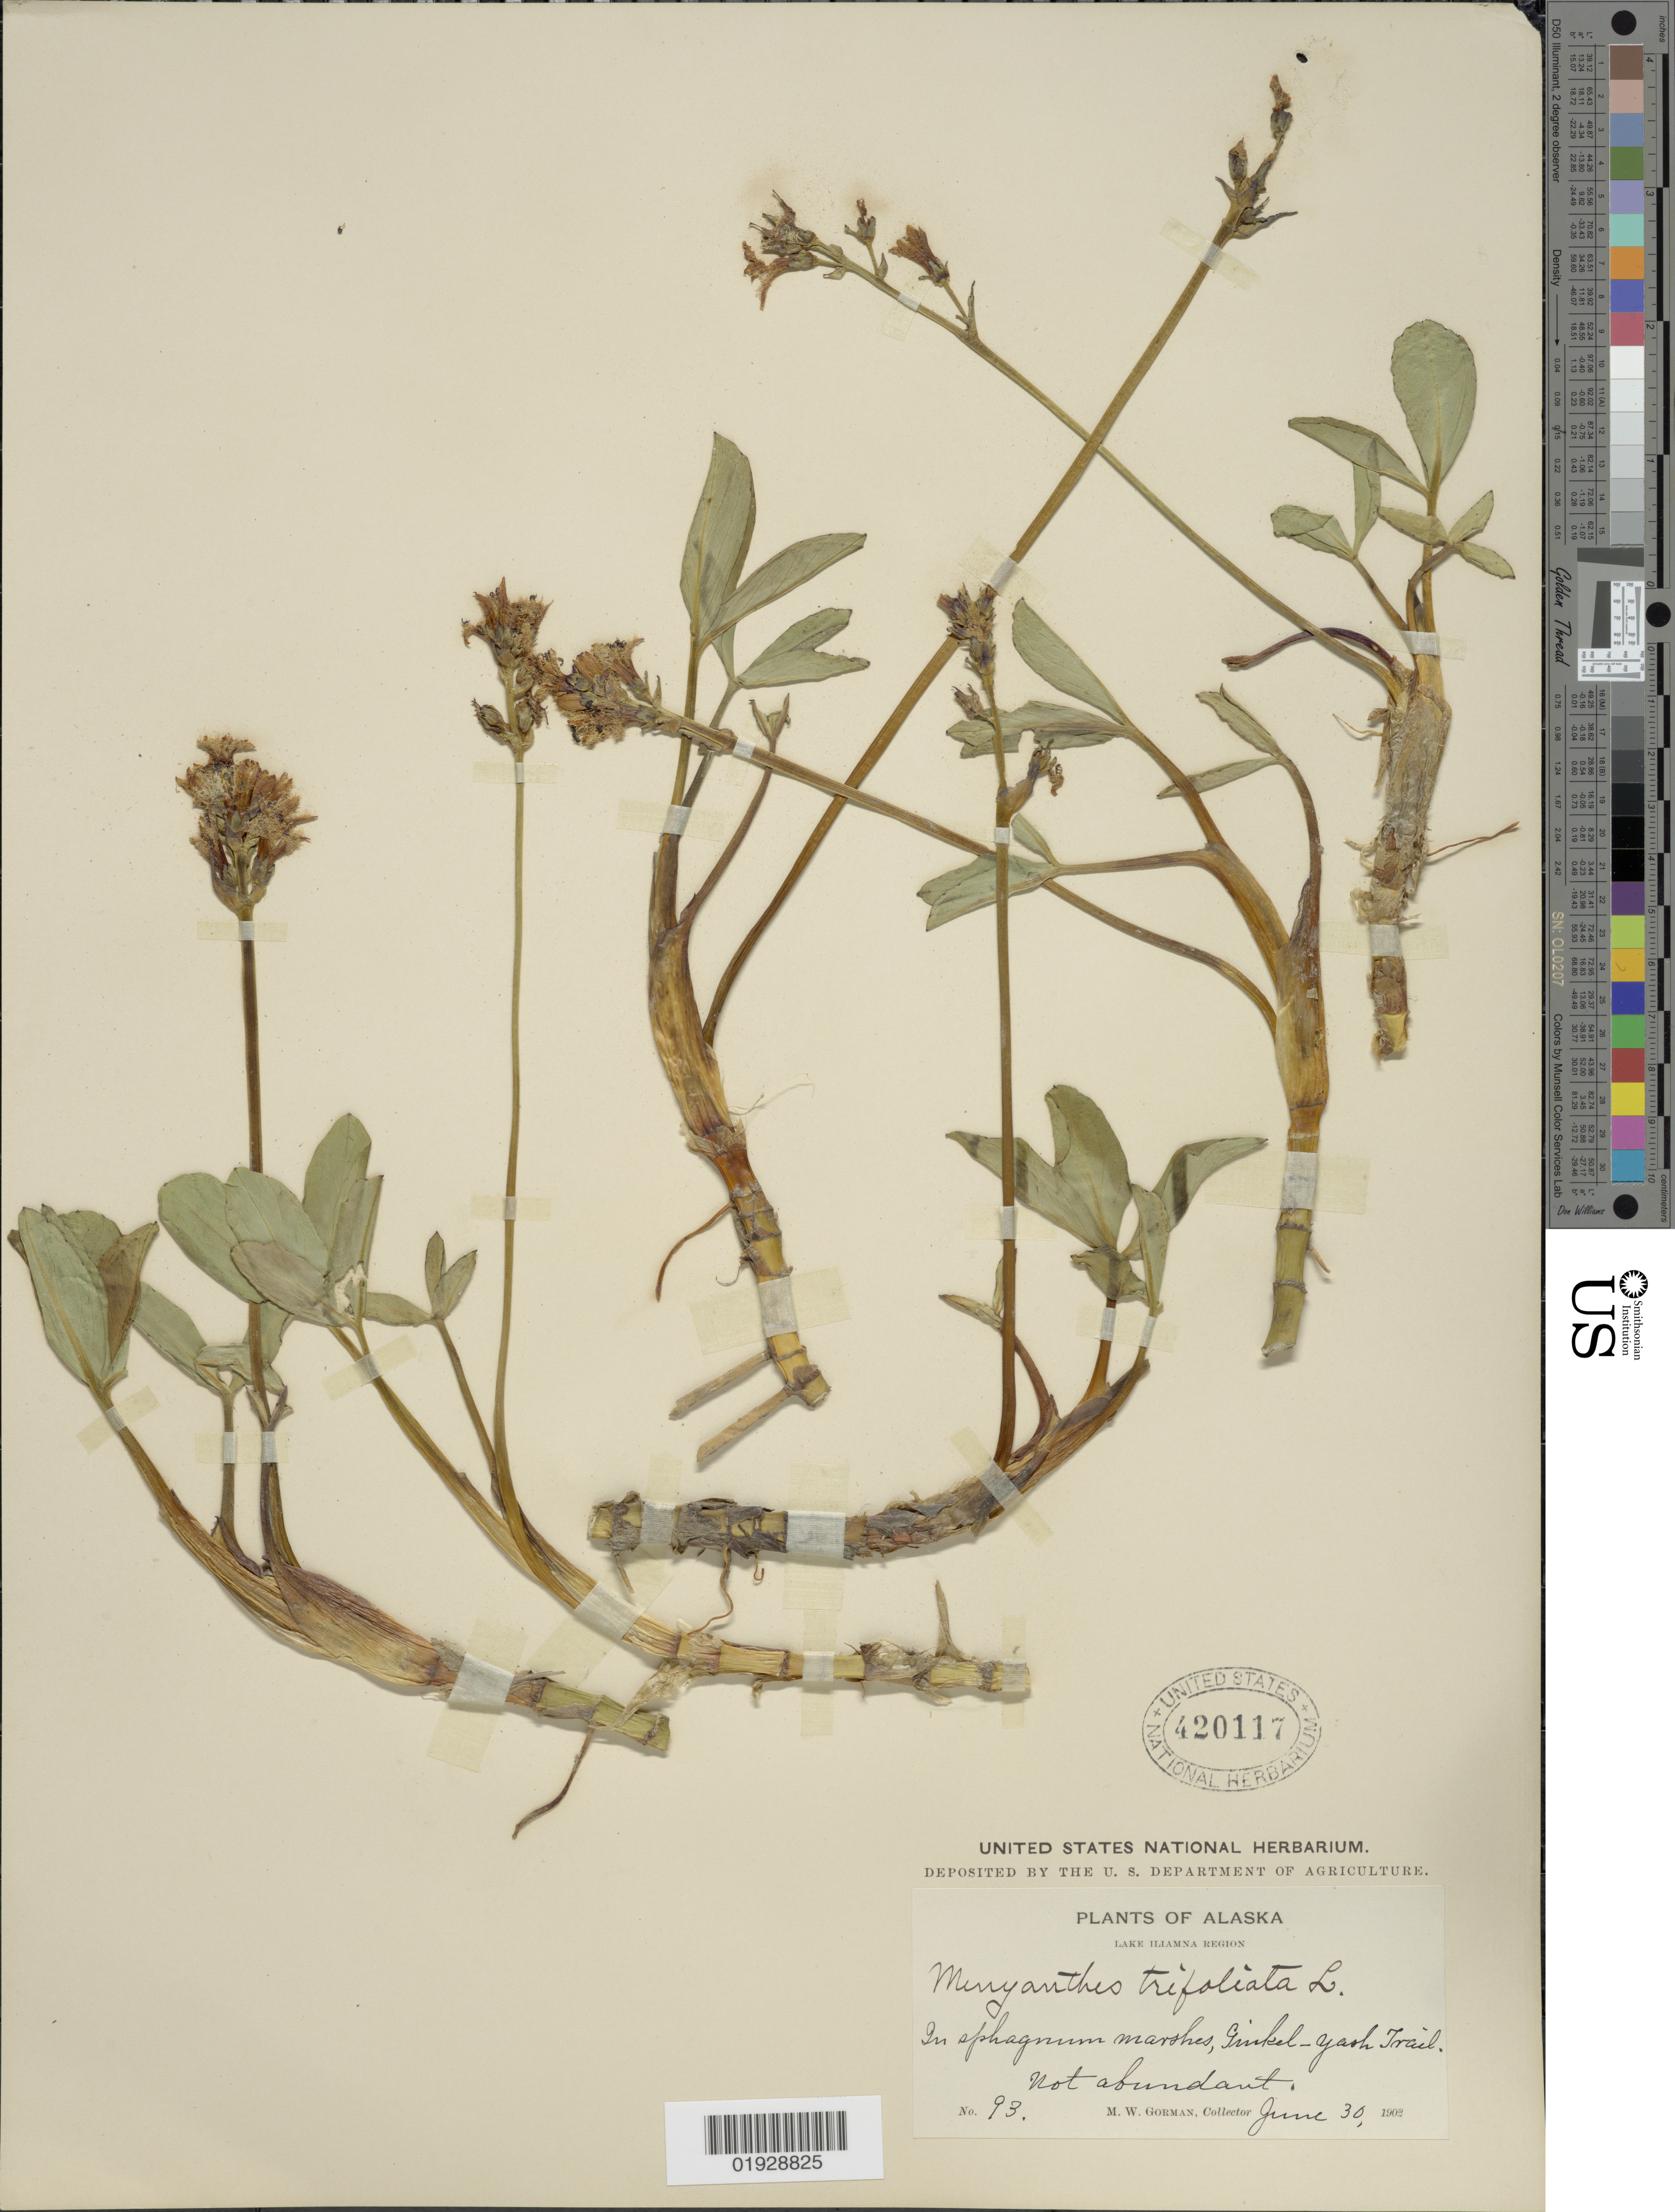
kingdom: Plantae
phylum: Tracheophyta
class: Magnoliopsida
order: Asterales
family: Menyanthaceae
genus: Menyanthes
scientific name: Menyanthes trifoliata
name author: L.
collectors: M. W. Gorman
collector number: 93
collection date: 1902-06-30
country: United States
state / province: Alaska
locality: Lake Iliamna Region, In sphagnum marshes, Ginkel-yash Trail.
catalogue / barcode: US 420117